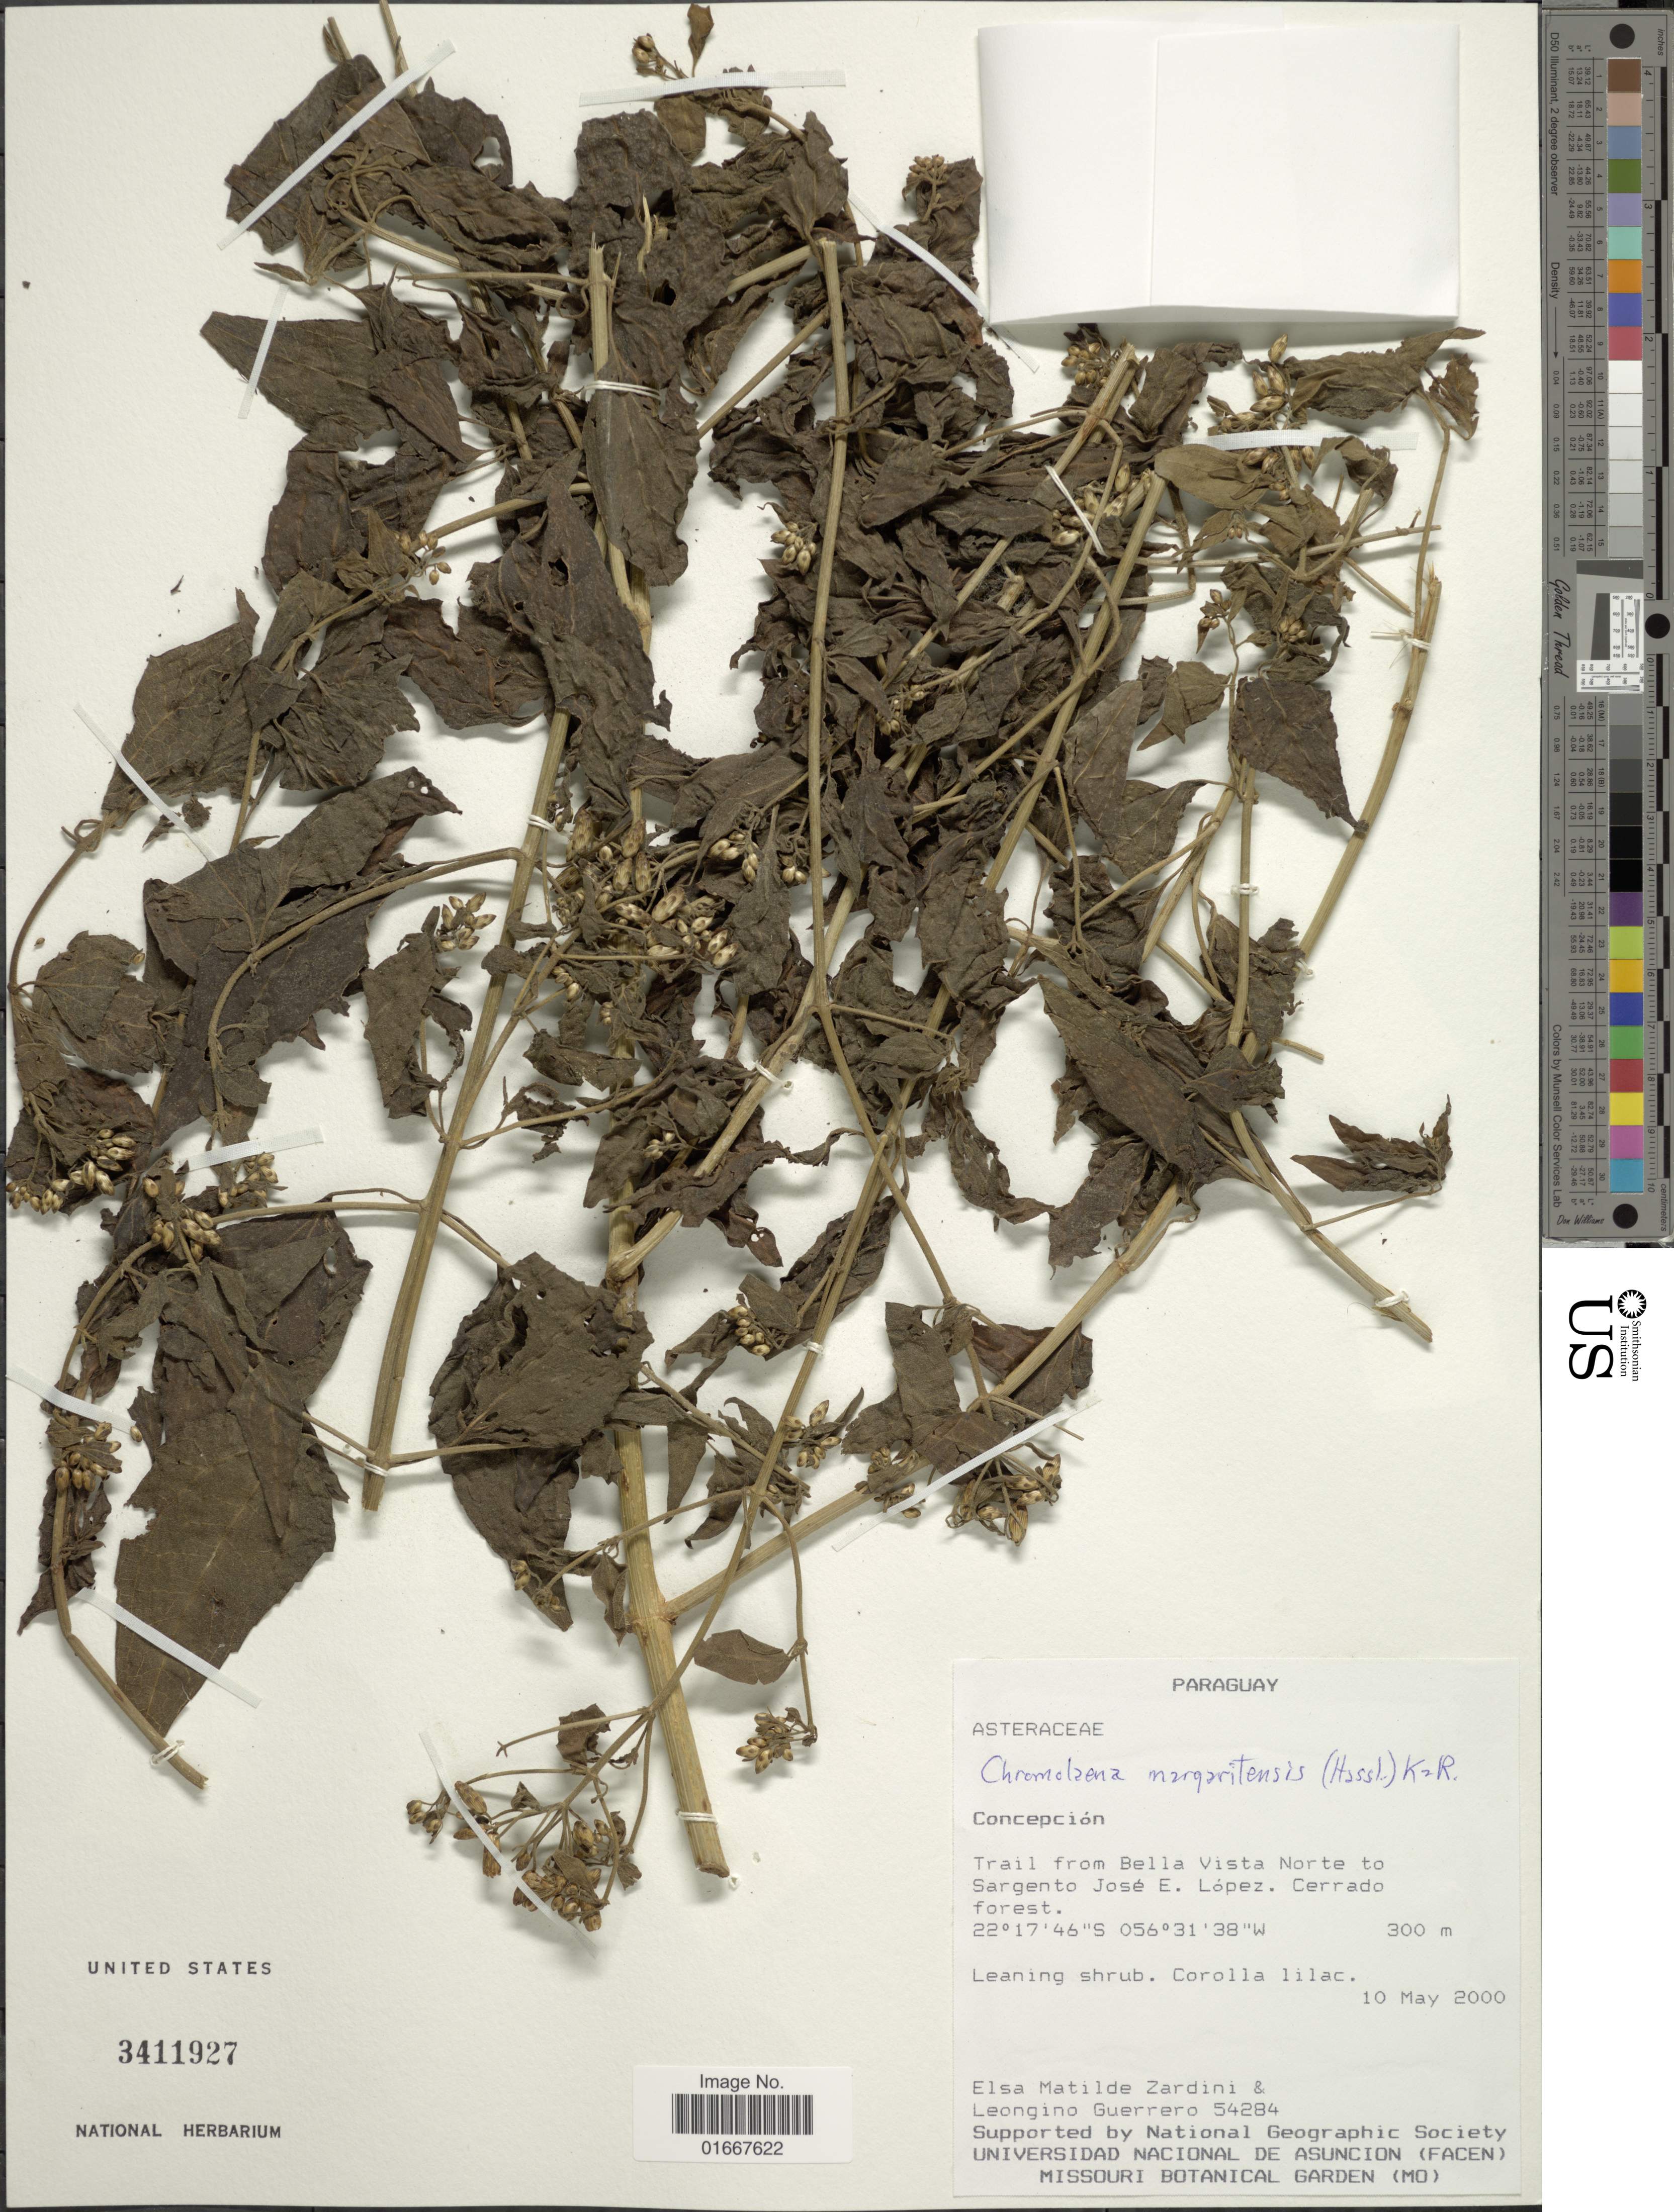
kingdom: Plantae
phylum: Tracheophyta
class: Magnoliopsida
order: Asterales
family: Asteraceae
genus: Chromolaena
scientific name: Chromolaena margaritensis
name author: (Hassl.) R.M. King & H. Rob.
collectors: E. M. Zardini & L. Guerrero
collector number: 54284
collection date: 2000-05-10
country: Paraguay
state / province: Concepcion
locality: Trail from Bella Vista Norte to Sargento José E. López. Cerrado forest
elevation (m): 300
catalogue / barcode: US 3411927